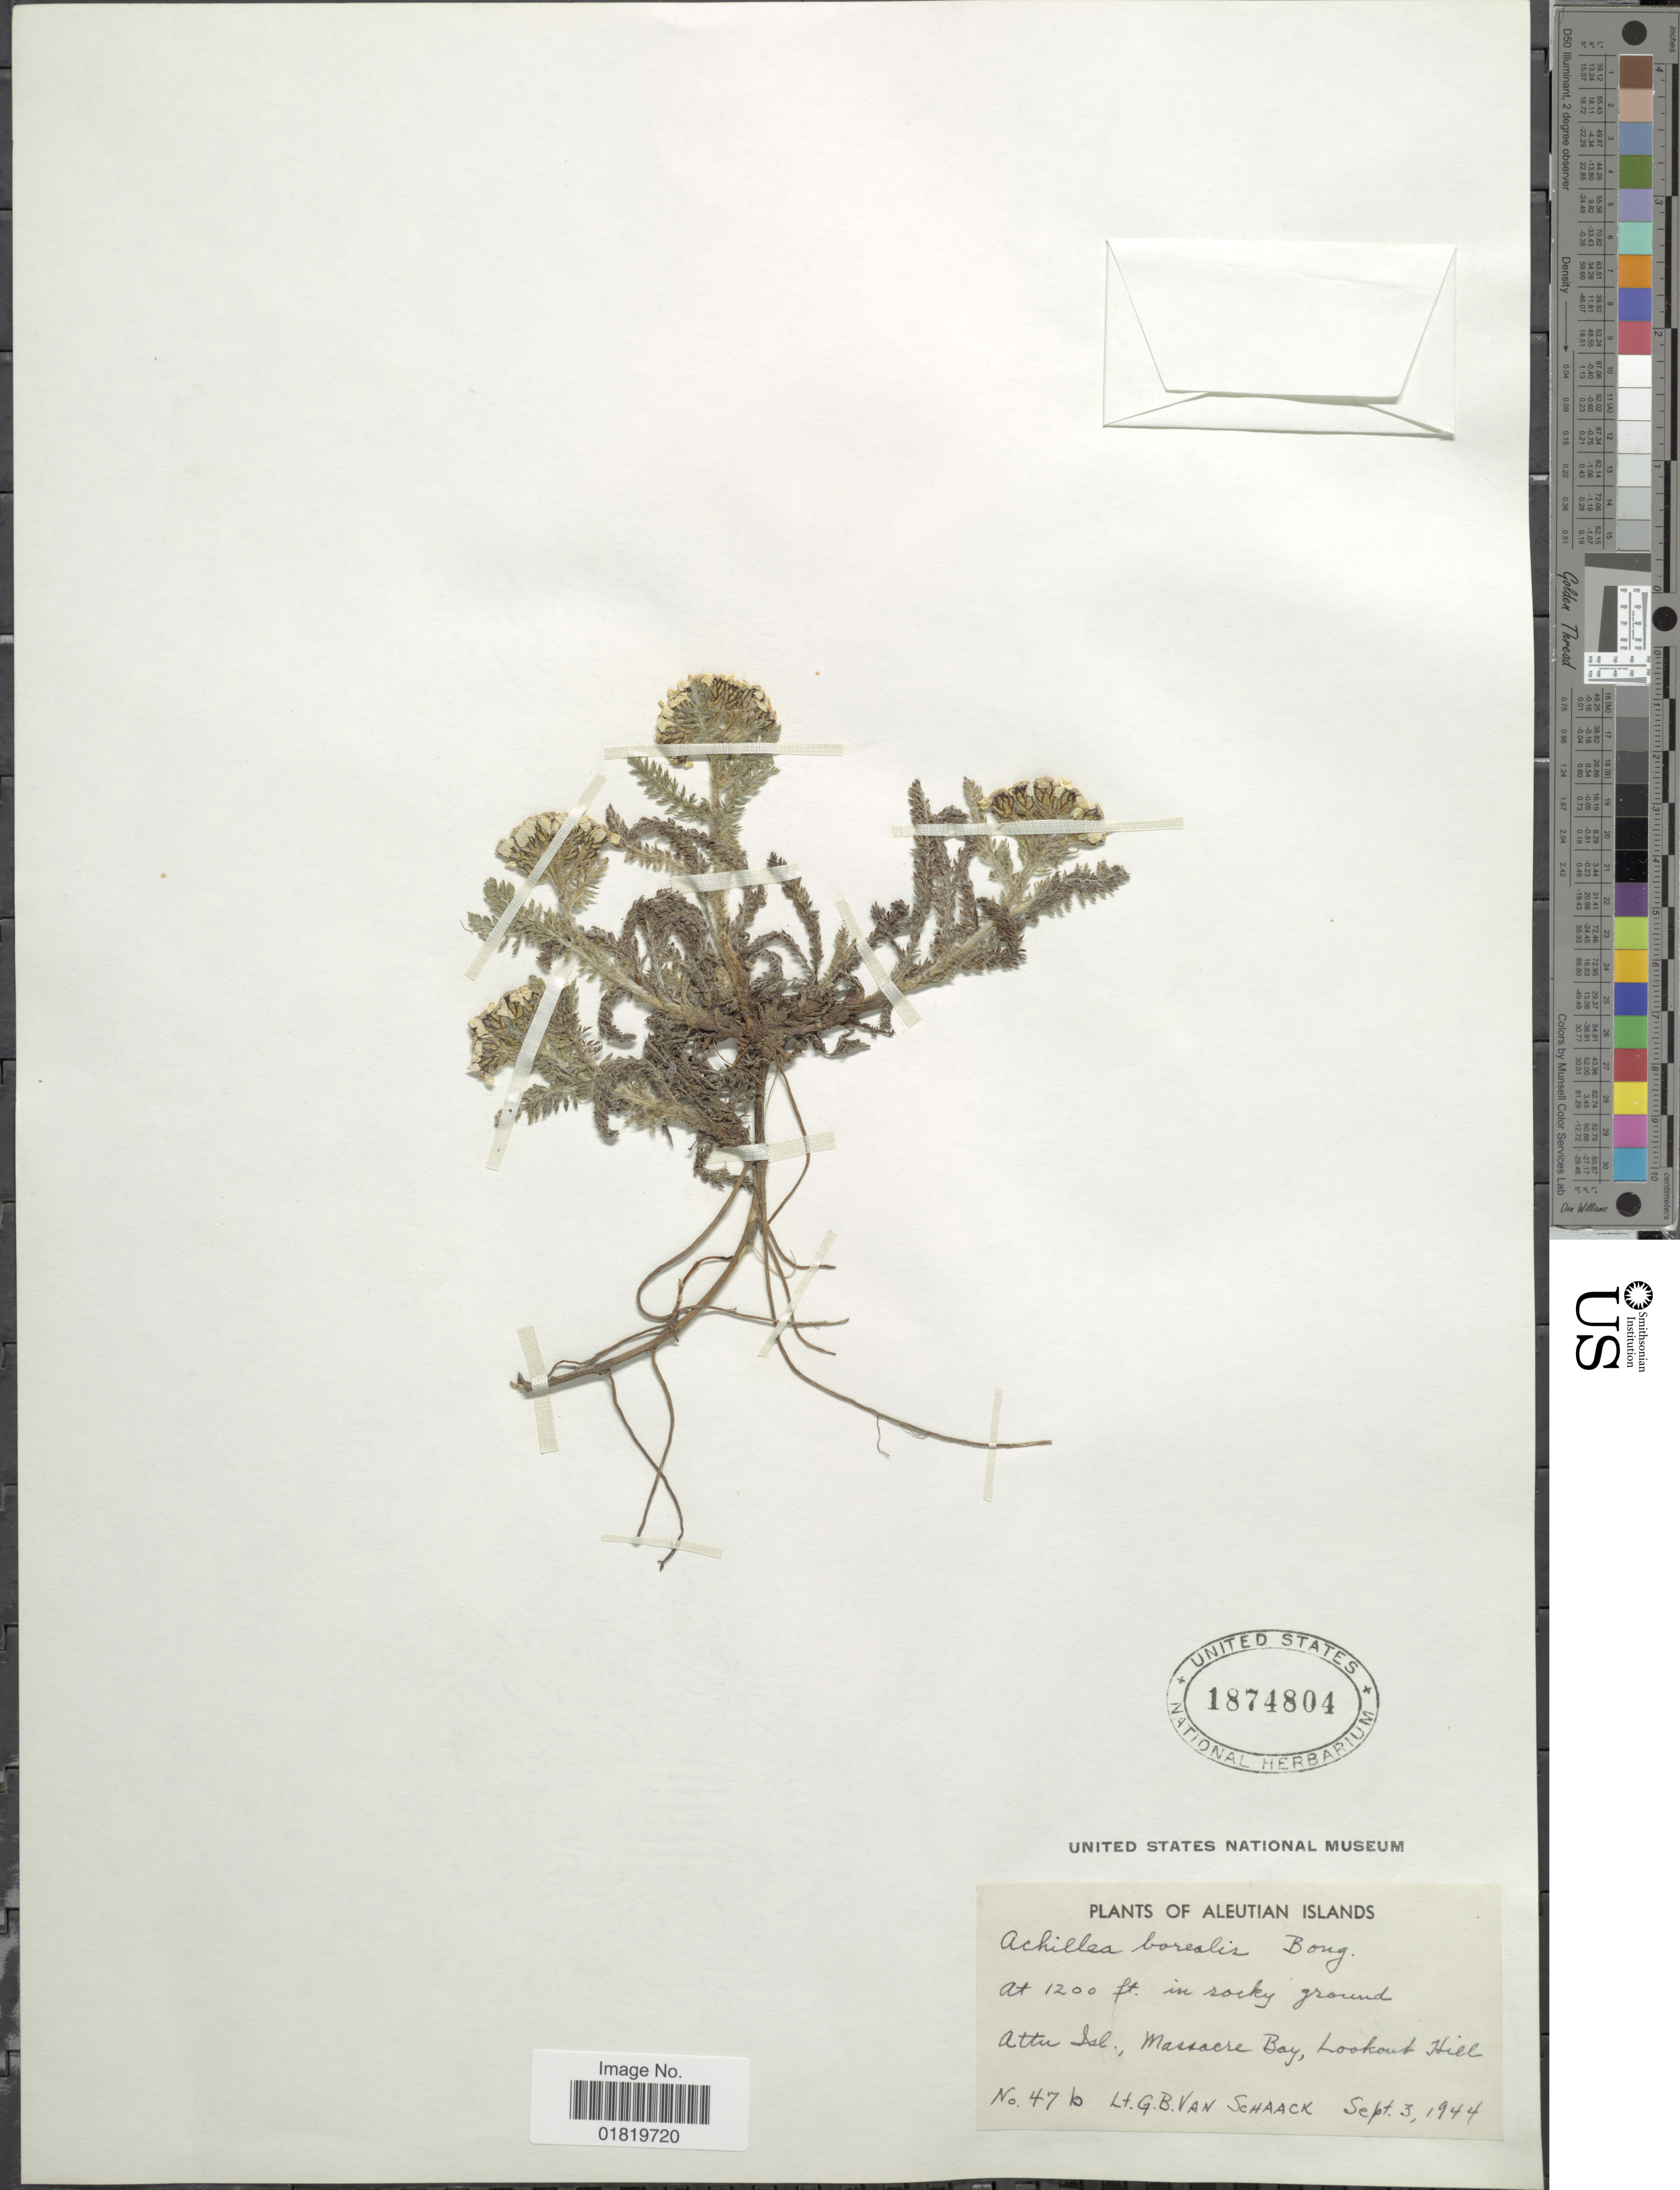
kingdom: Plantae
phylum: Tracheophyta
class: Magnoliopsida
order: Asterales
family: Asteraceae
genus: Achillea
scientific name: Achillea borealis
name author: Bong.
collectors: G. Van Schaack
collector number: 47b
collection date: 1944-09-03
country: United States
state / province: Alaska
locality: Aleutian Islands, Attu Isl., Massacre Bay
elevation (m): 366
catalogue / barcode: US 1874804